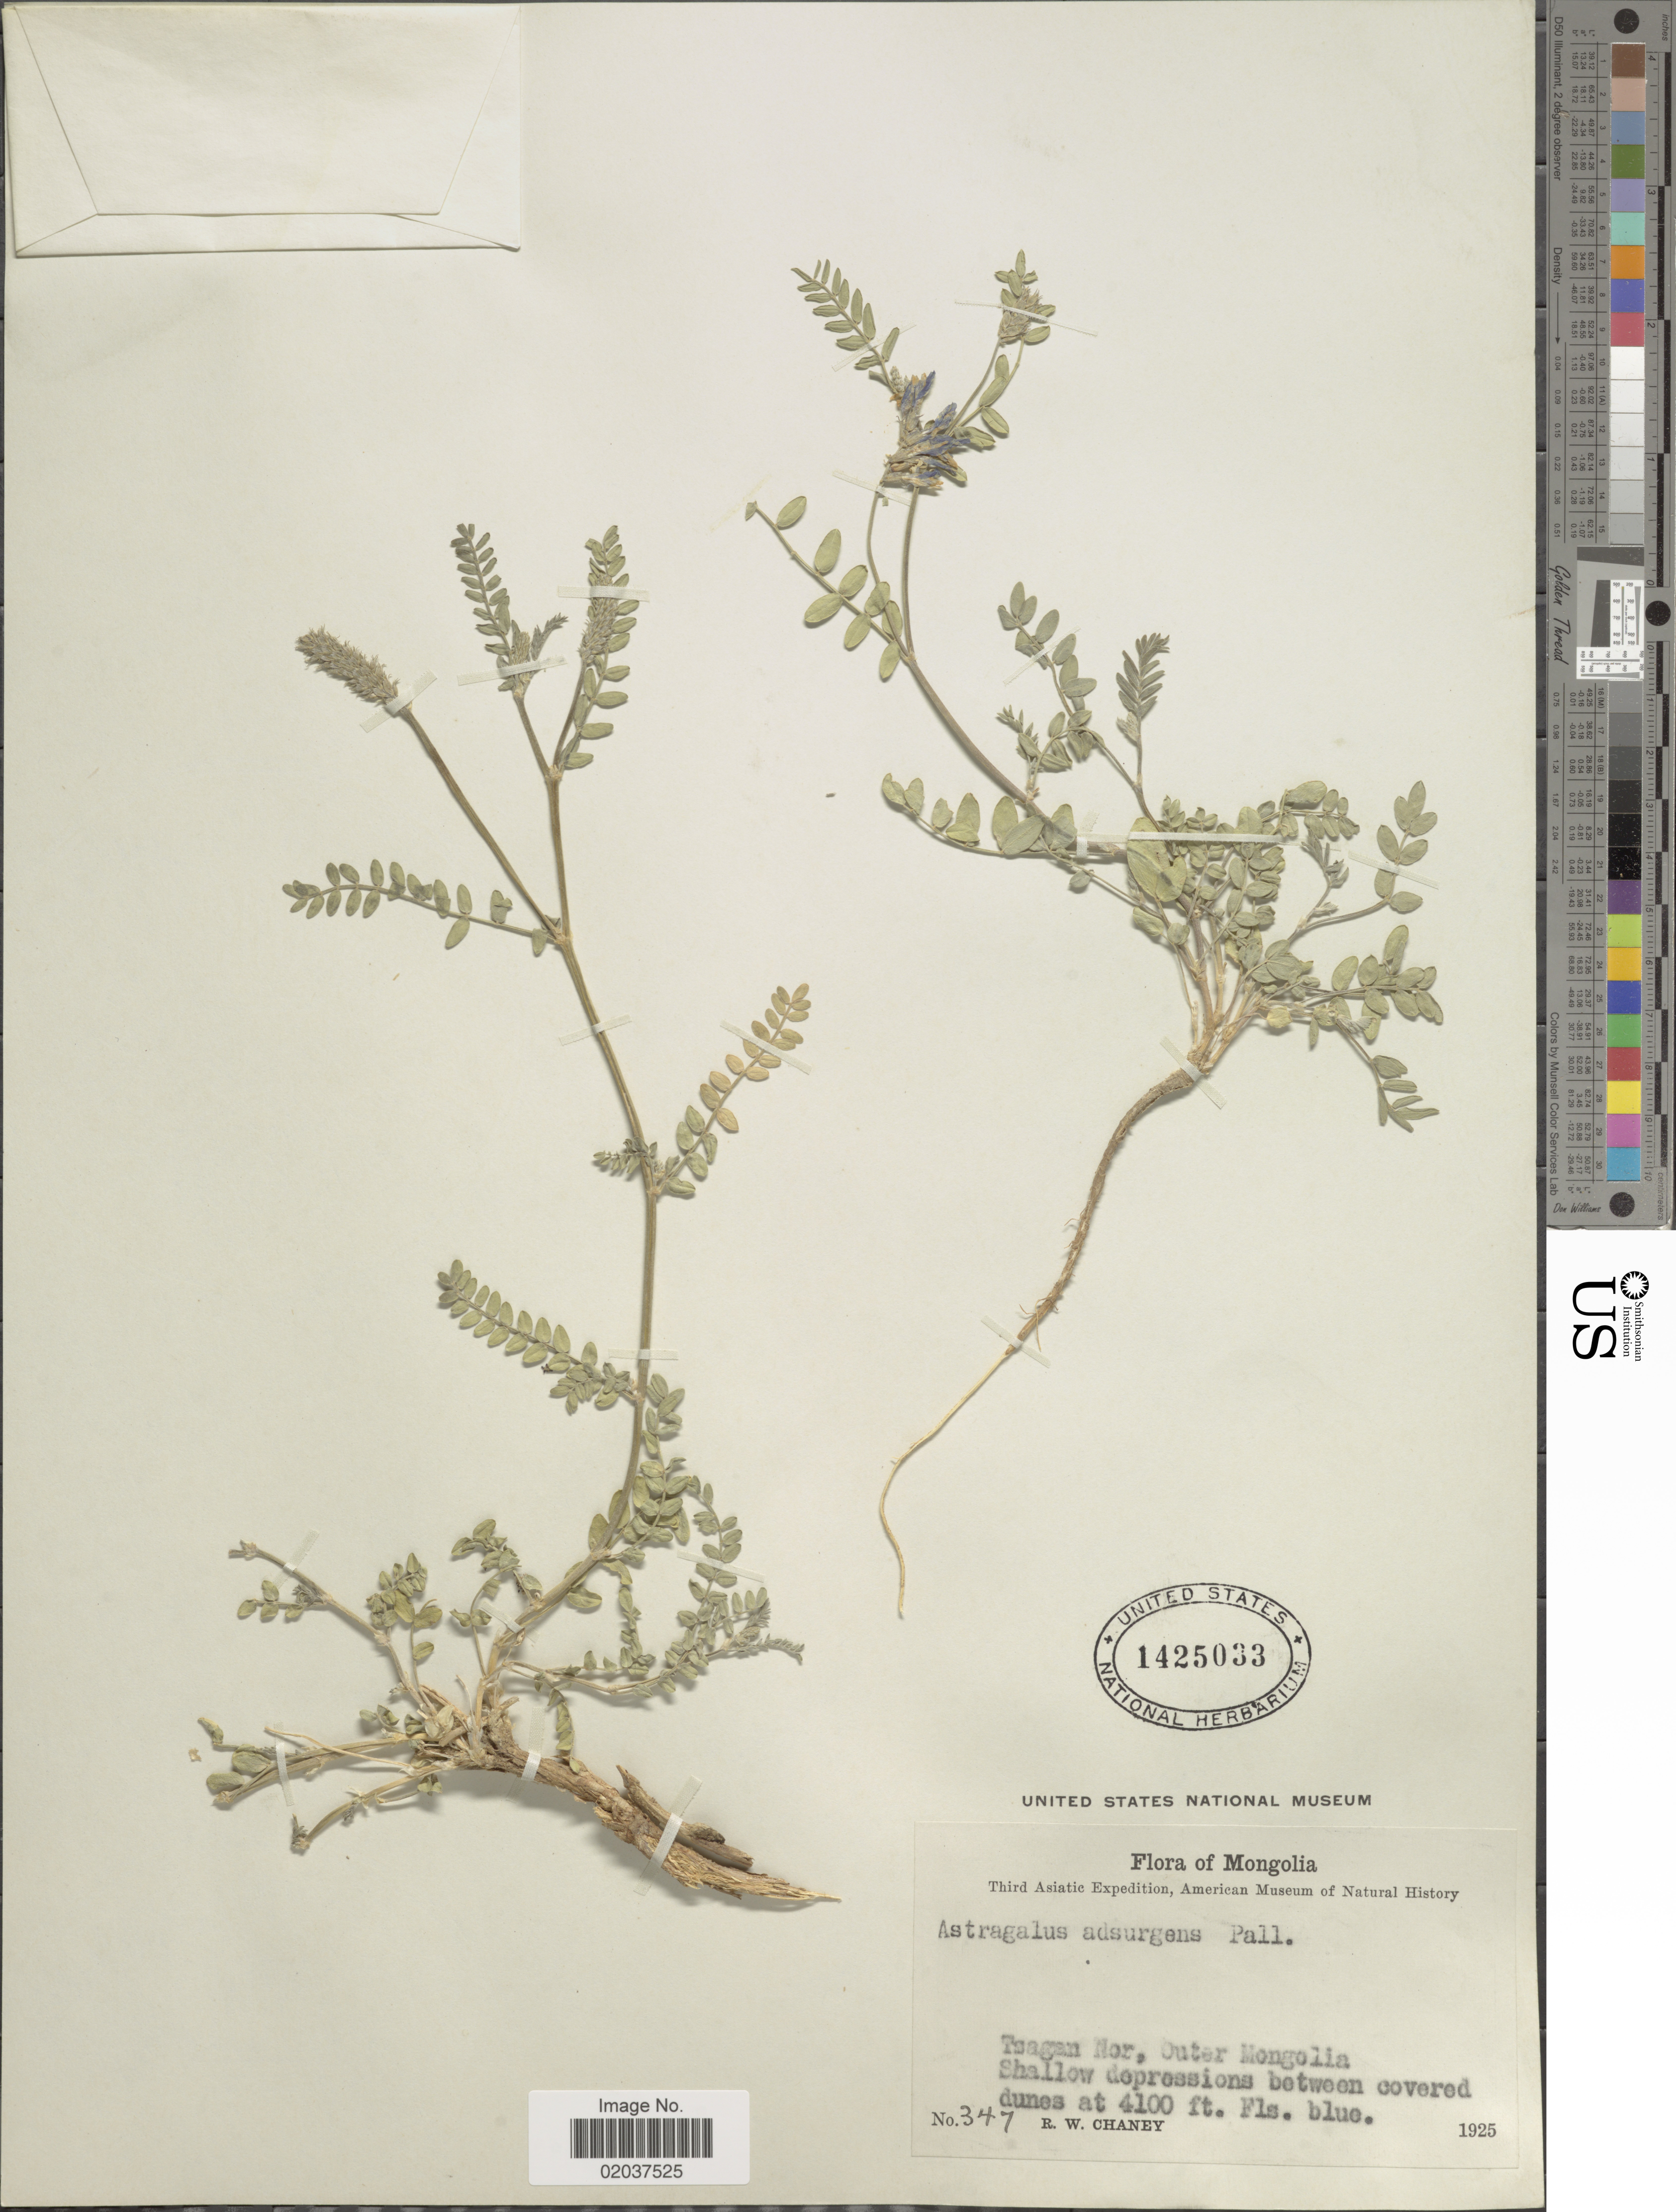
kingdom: Plantae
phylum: Tracheophyta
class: Magnoliopsida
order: Fabales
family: Fabaceae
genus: Astragalus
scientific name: Astragalus adsurgens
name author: Pall.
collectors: R. Chaney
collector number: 347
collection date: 1925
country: China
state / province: Nei Monggol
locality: Tsagan Nor., Outer Mongolia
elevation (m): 1250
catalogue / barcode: US 1425033